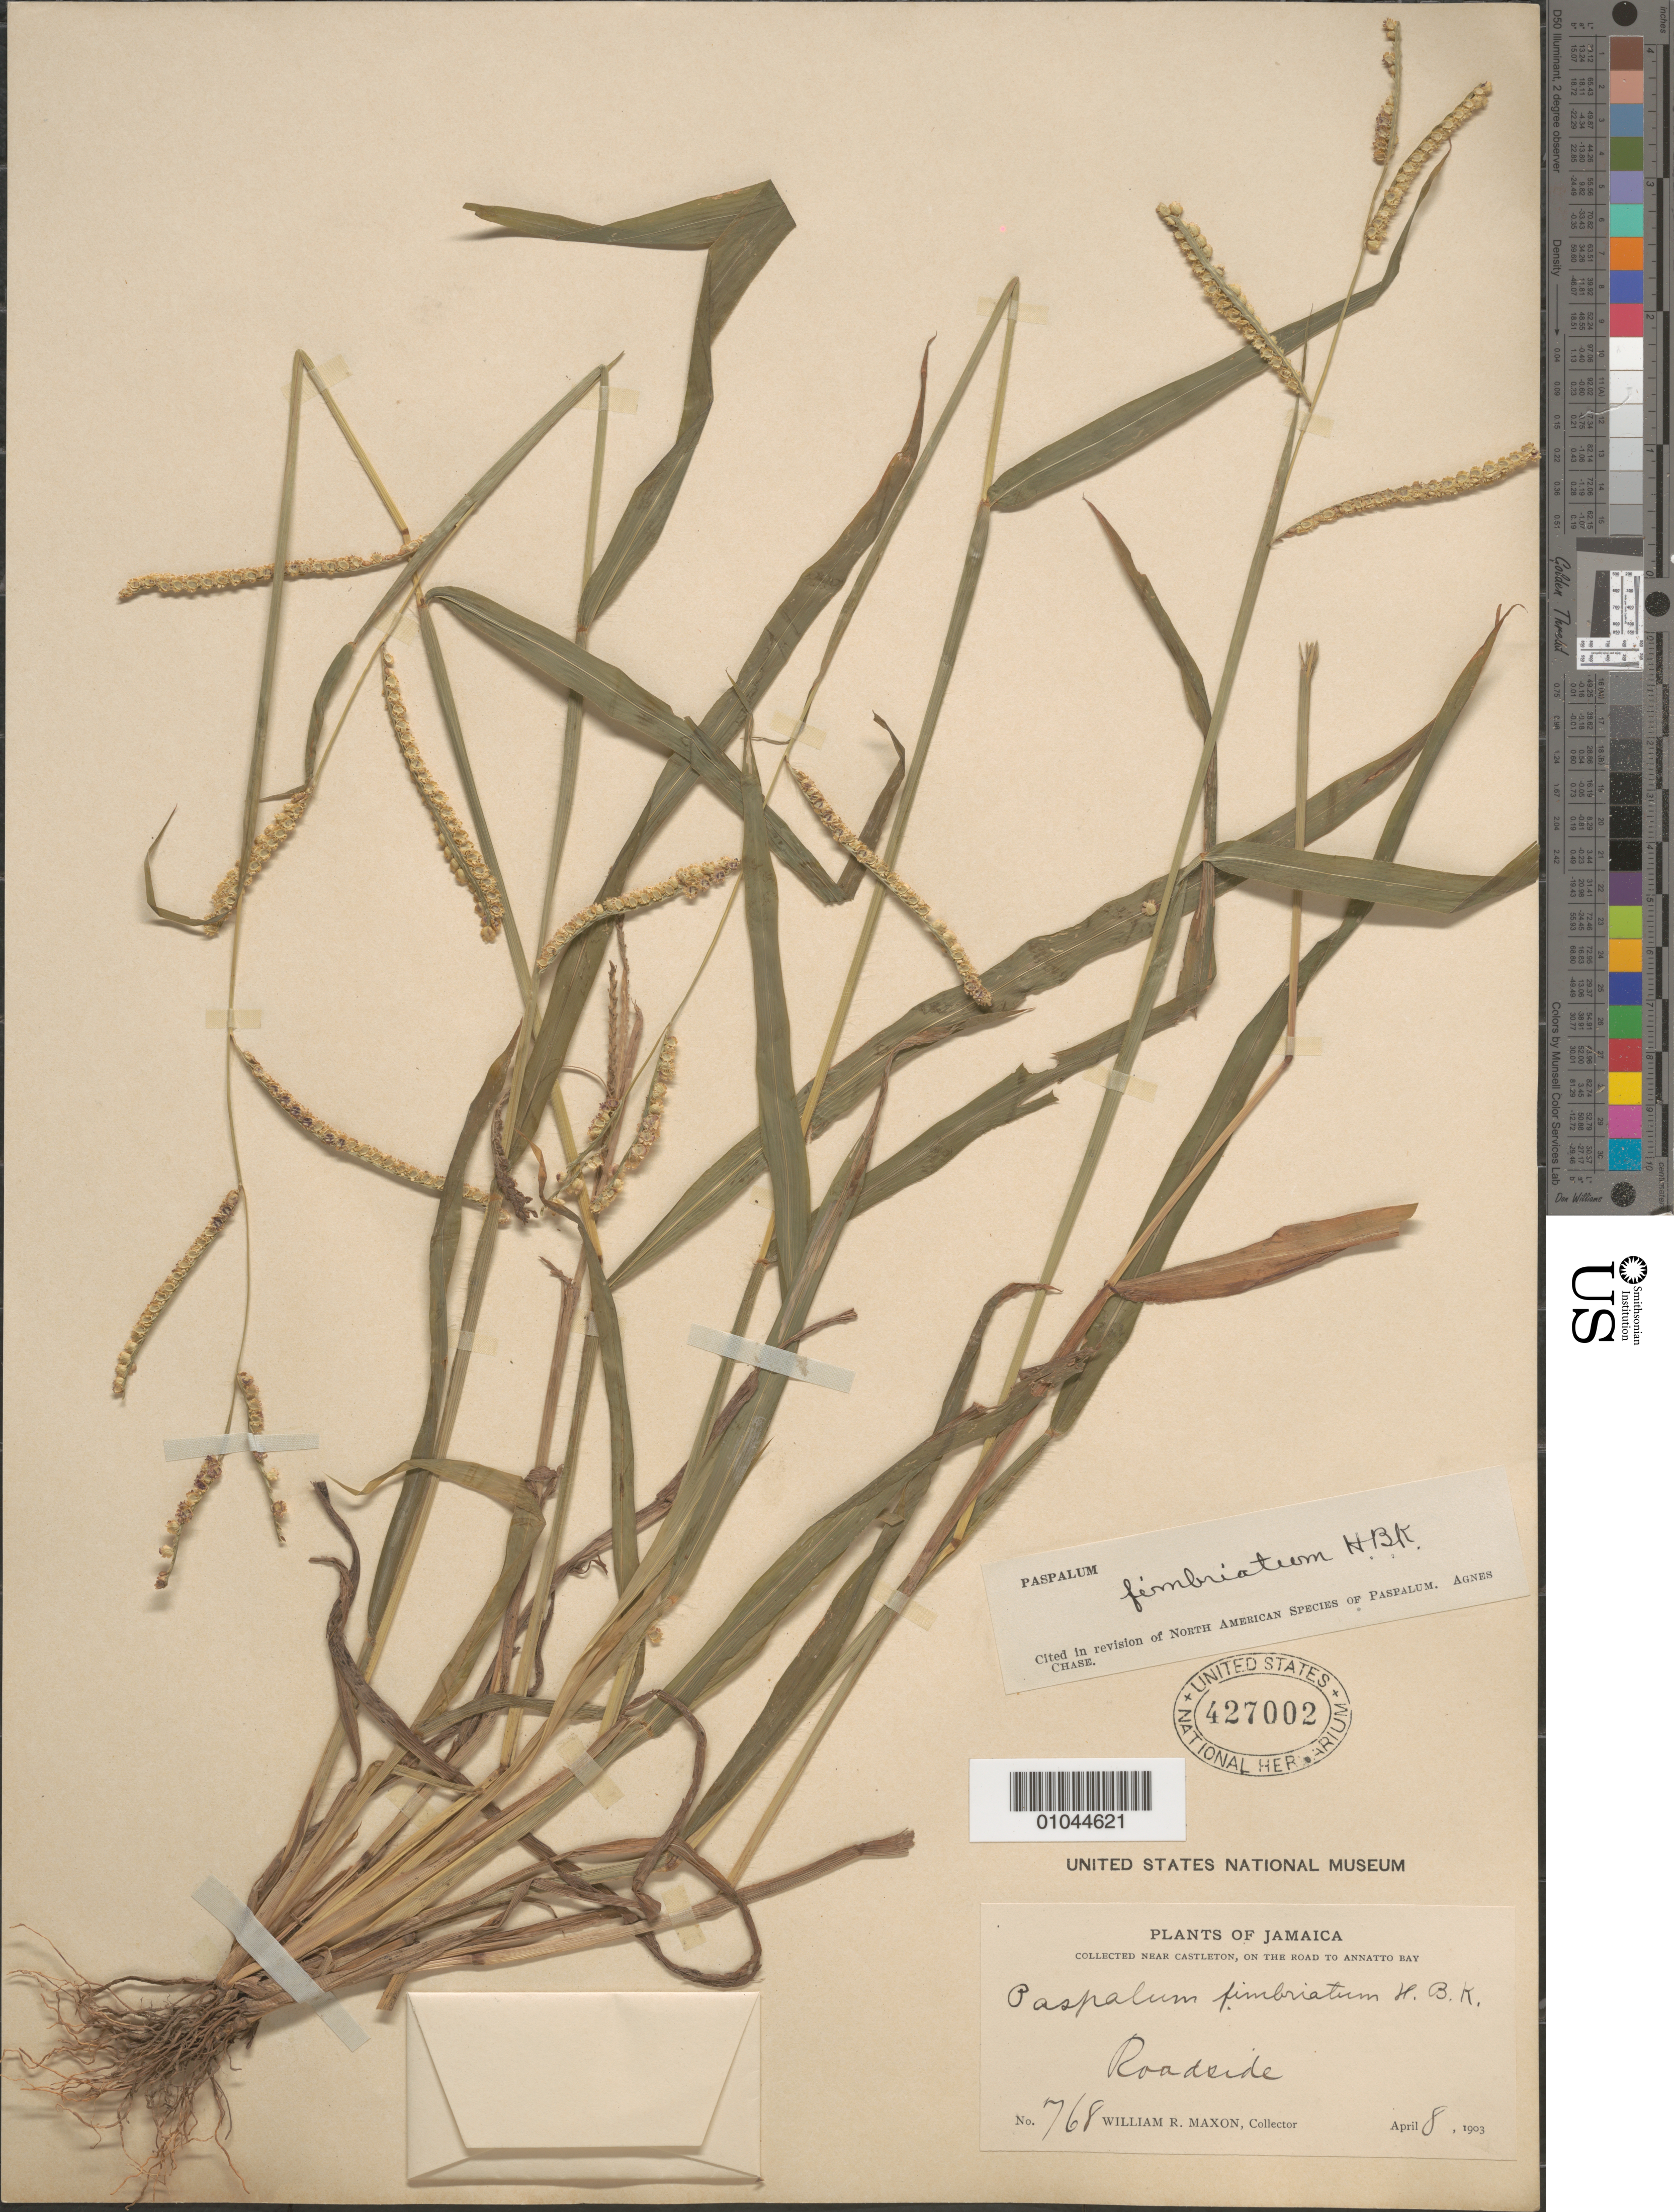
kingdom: Plantae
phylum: Tracheophyta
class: Liliopsida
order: Poales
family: Poaceae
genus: Paspalum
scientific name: Paspalum fimbriatum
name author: Kunth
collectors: W. R. Maxon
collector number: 768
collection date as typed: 08 Apr 1903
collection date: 1903-04-08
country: Jamaica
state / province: Saint Andrew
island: Jamaica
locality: Near Castleton, on the road to Annatto Bay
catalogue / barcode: US 427002